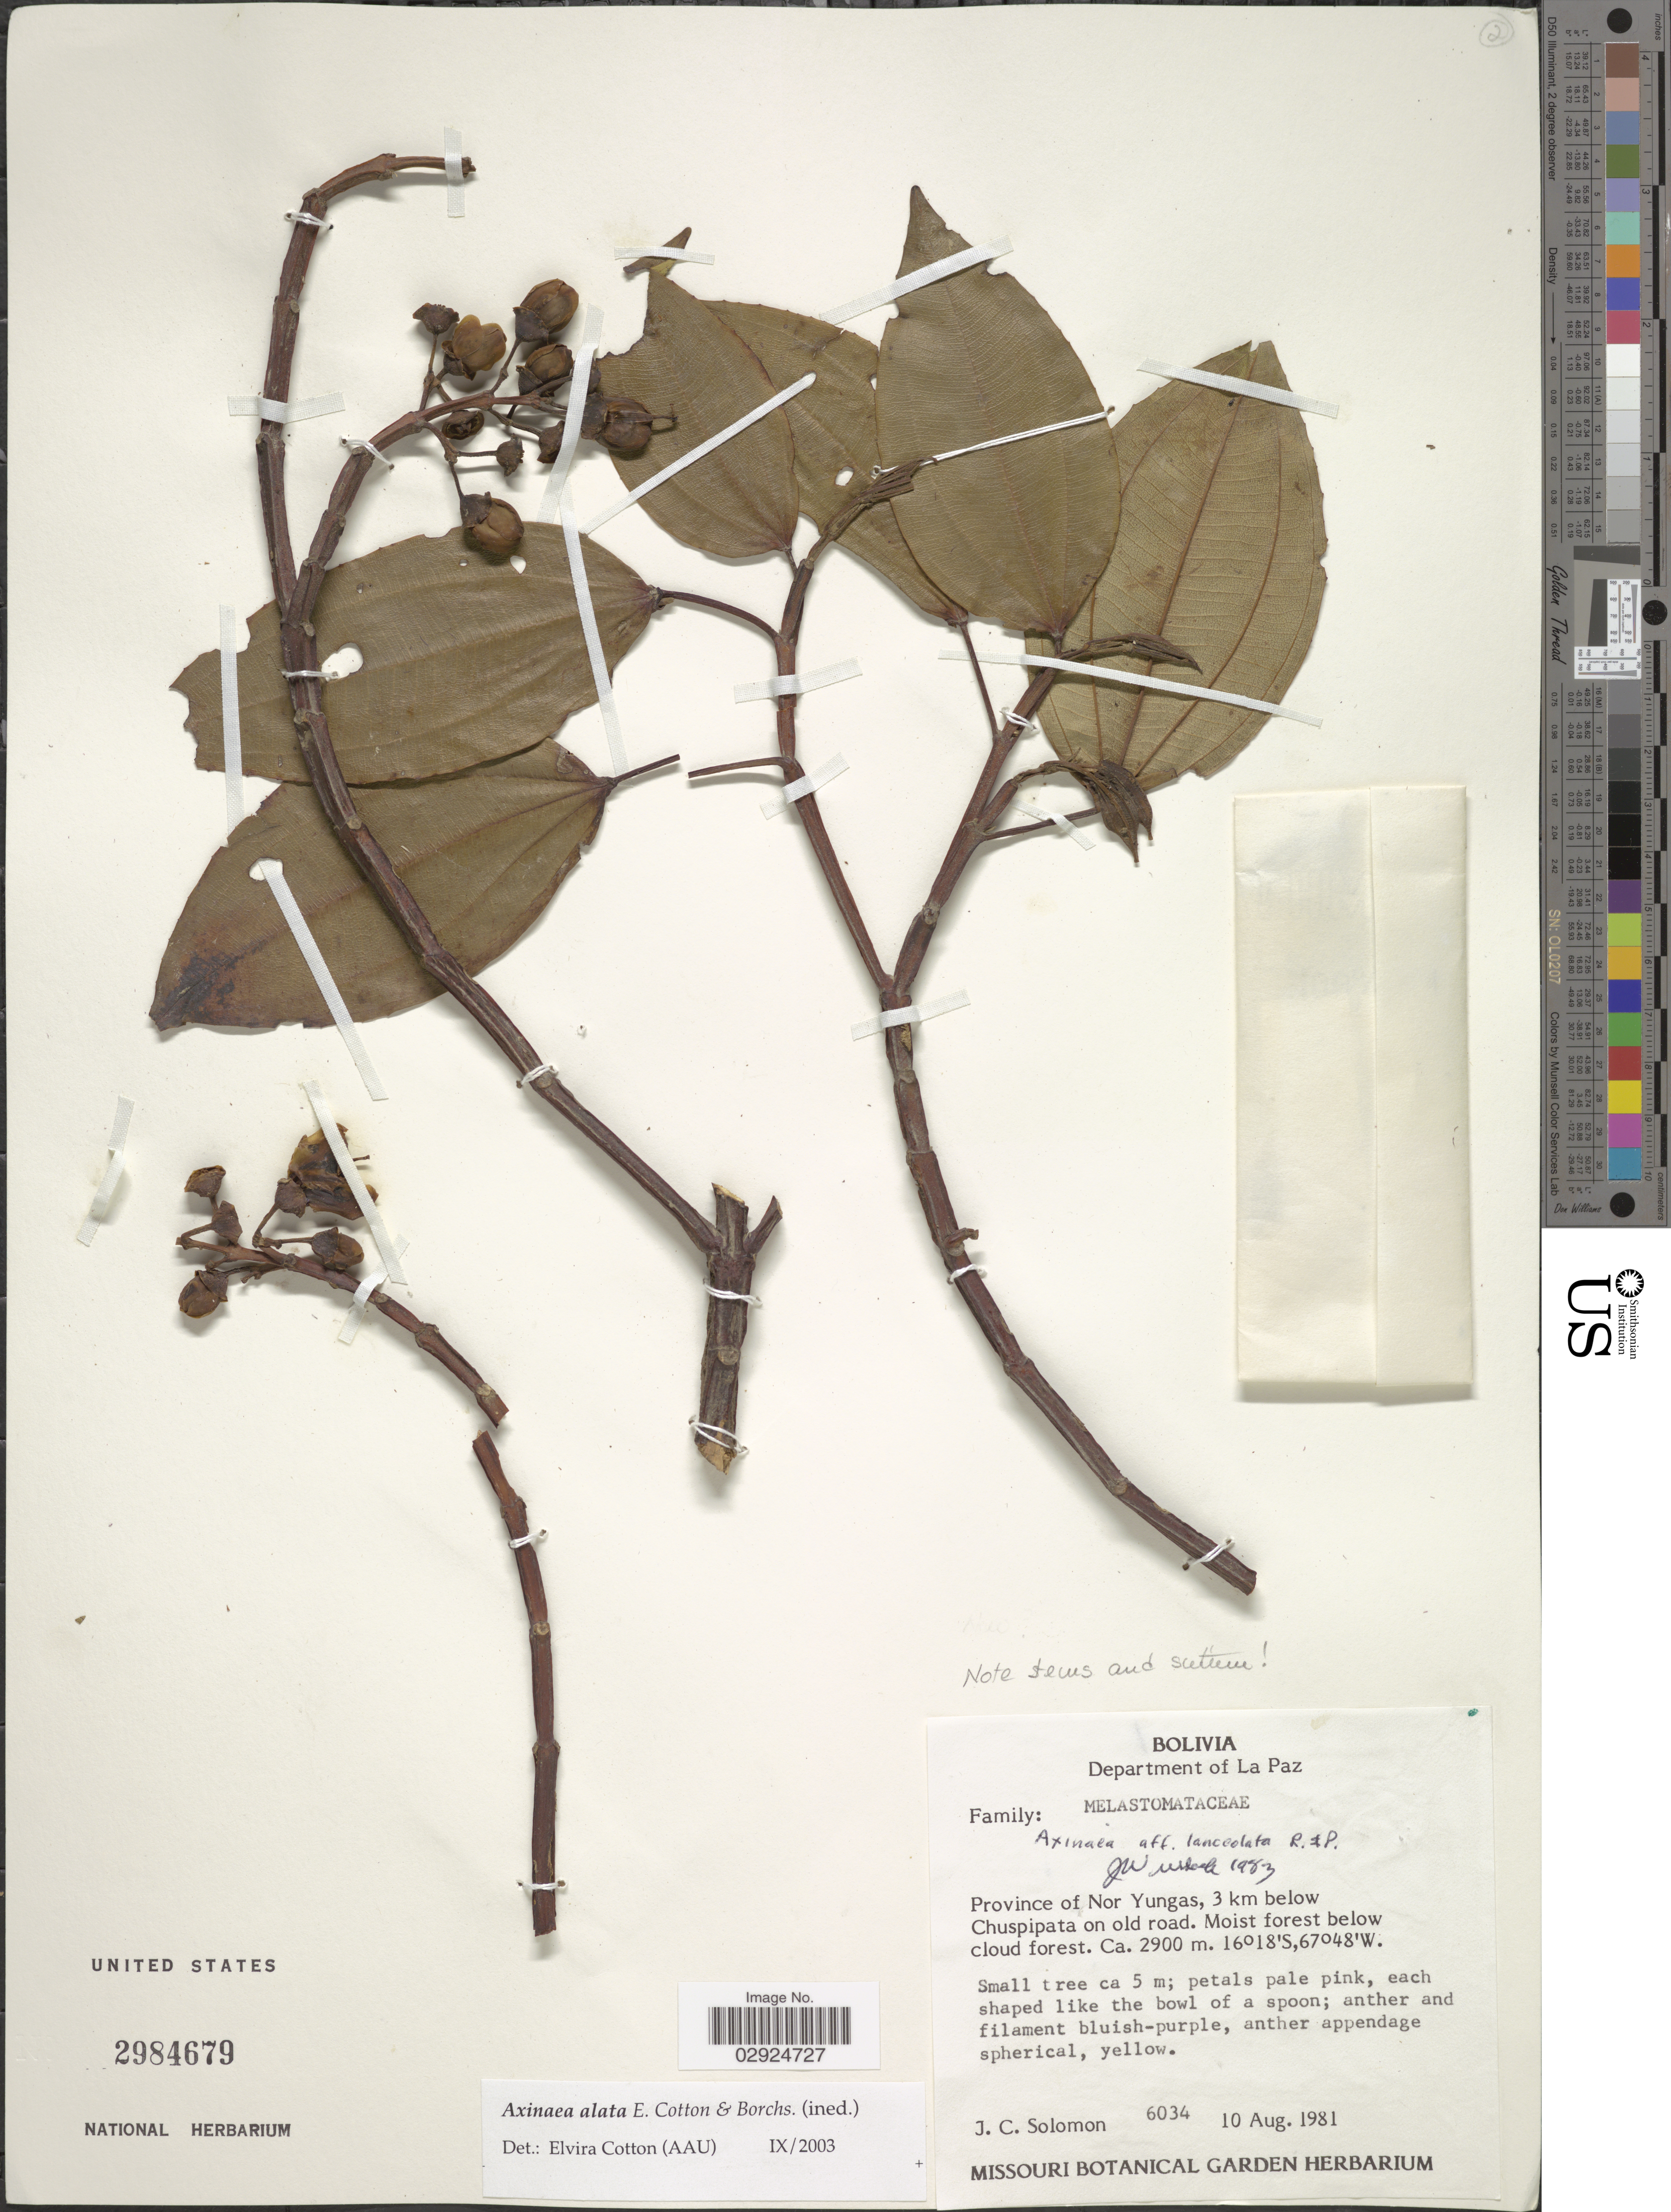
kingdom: Plantae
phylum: Tracheophyta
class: Magnoliopsida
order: Myrtales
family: Melastomataceae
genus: Axinaea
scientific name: Axinaea alata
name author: E. Cotton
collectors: J. C. Solomon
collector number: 6034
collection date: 1981-08-10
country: Bolivia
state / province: La Paz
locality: Department of La Paz. Province of Nor Yungas, 3 km below Chuspipata on old road.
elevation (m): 2900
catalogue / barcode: US 2984679